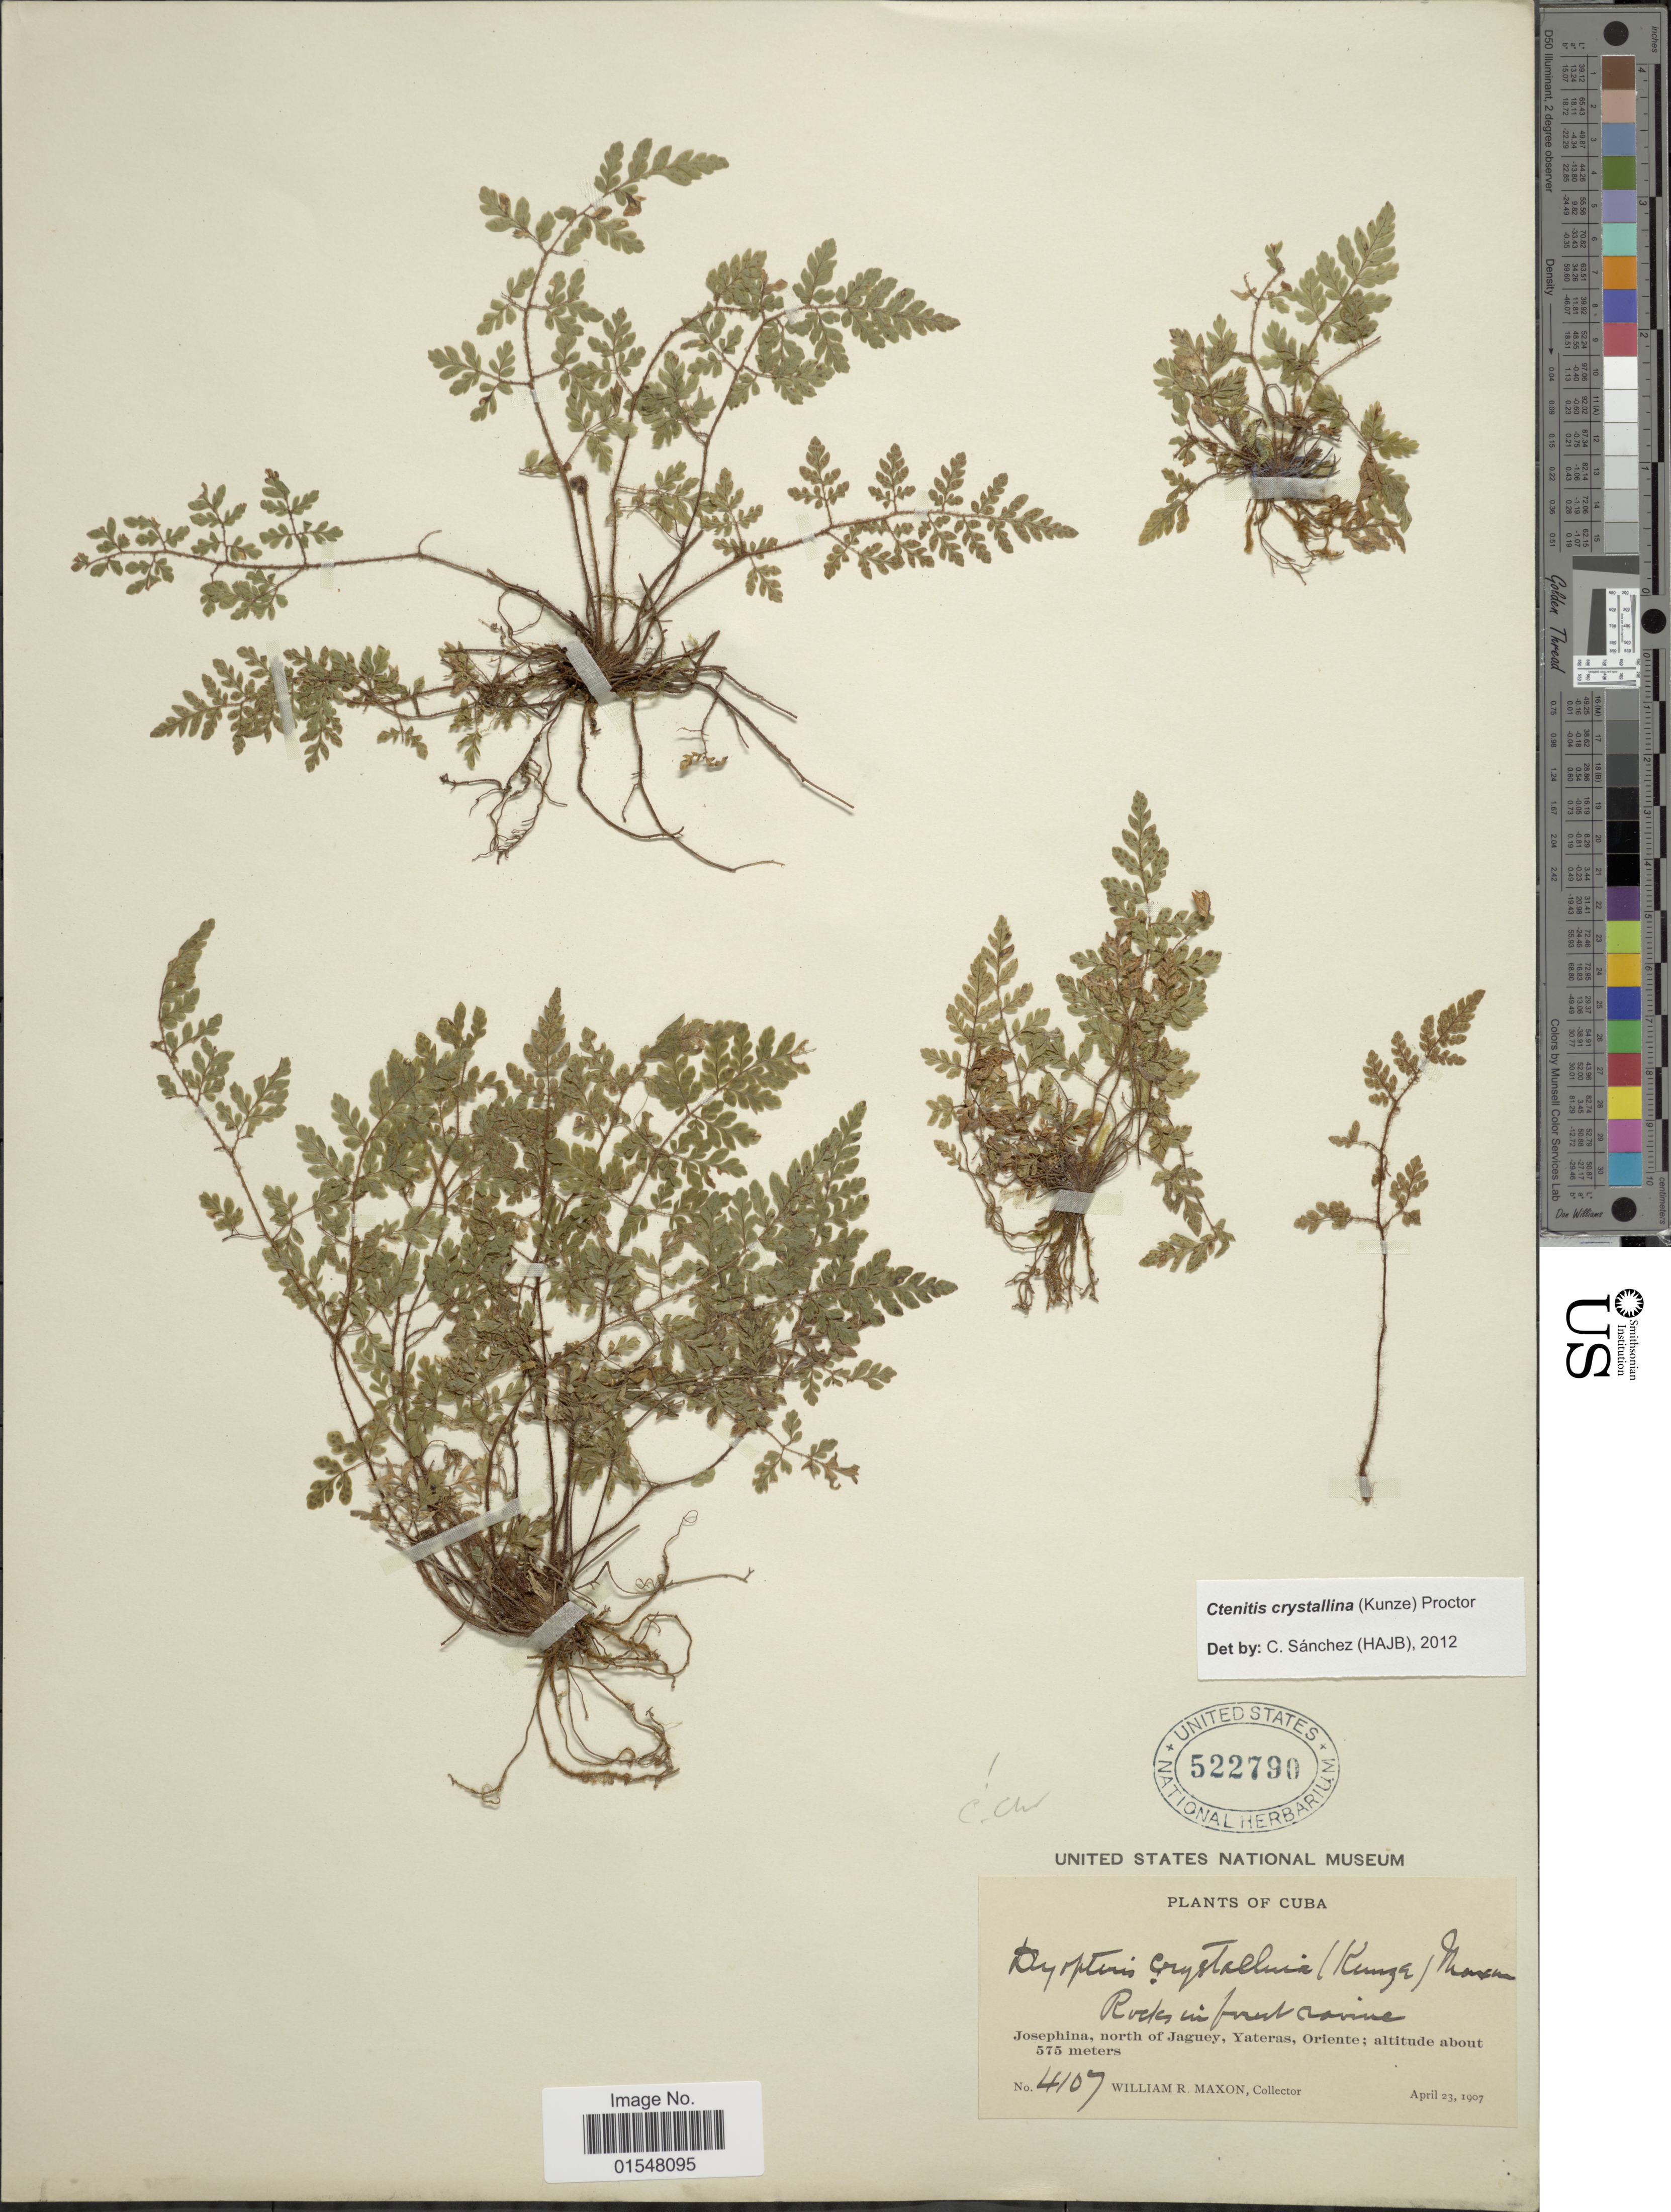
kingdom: Plantae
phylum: Tracheophyta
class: Polypodiopsida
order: Polypodiales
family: Dryopteridaceae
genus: Ctenitis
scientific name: Ctenitis crystallina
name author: (Kunze) Proctor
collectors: W. R. Maxon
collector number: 4107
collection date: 1907-04-23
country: Cuba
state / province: Oriente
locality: Josephina, north of Jaguey, Yateras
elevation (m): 575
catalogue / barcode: US 522790